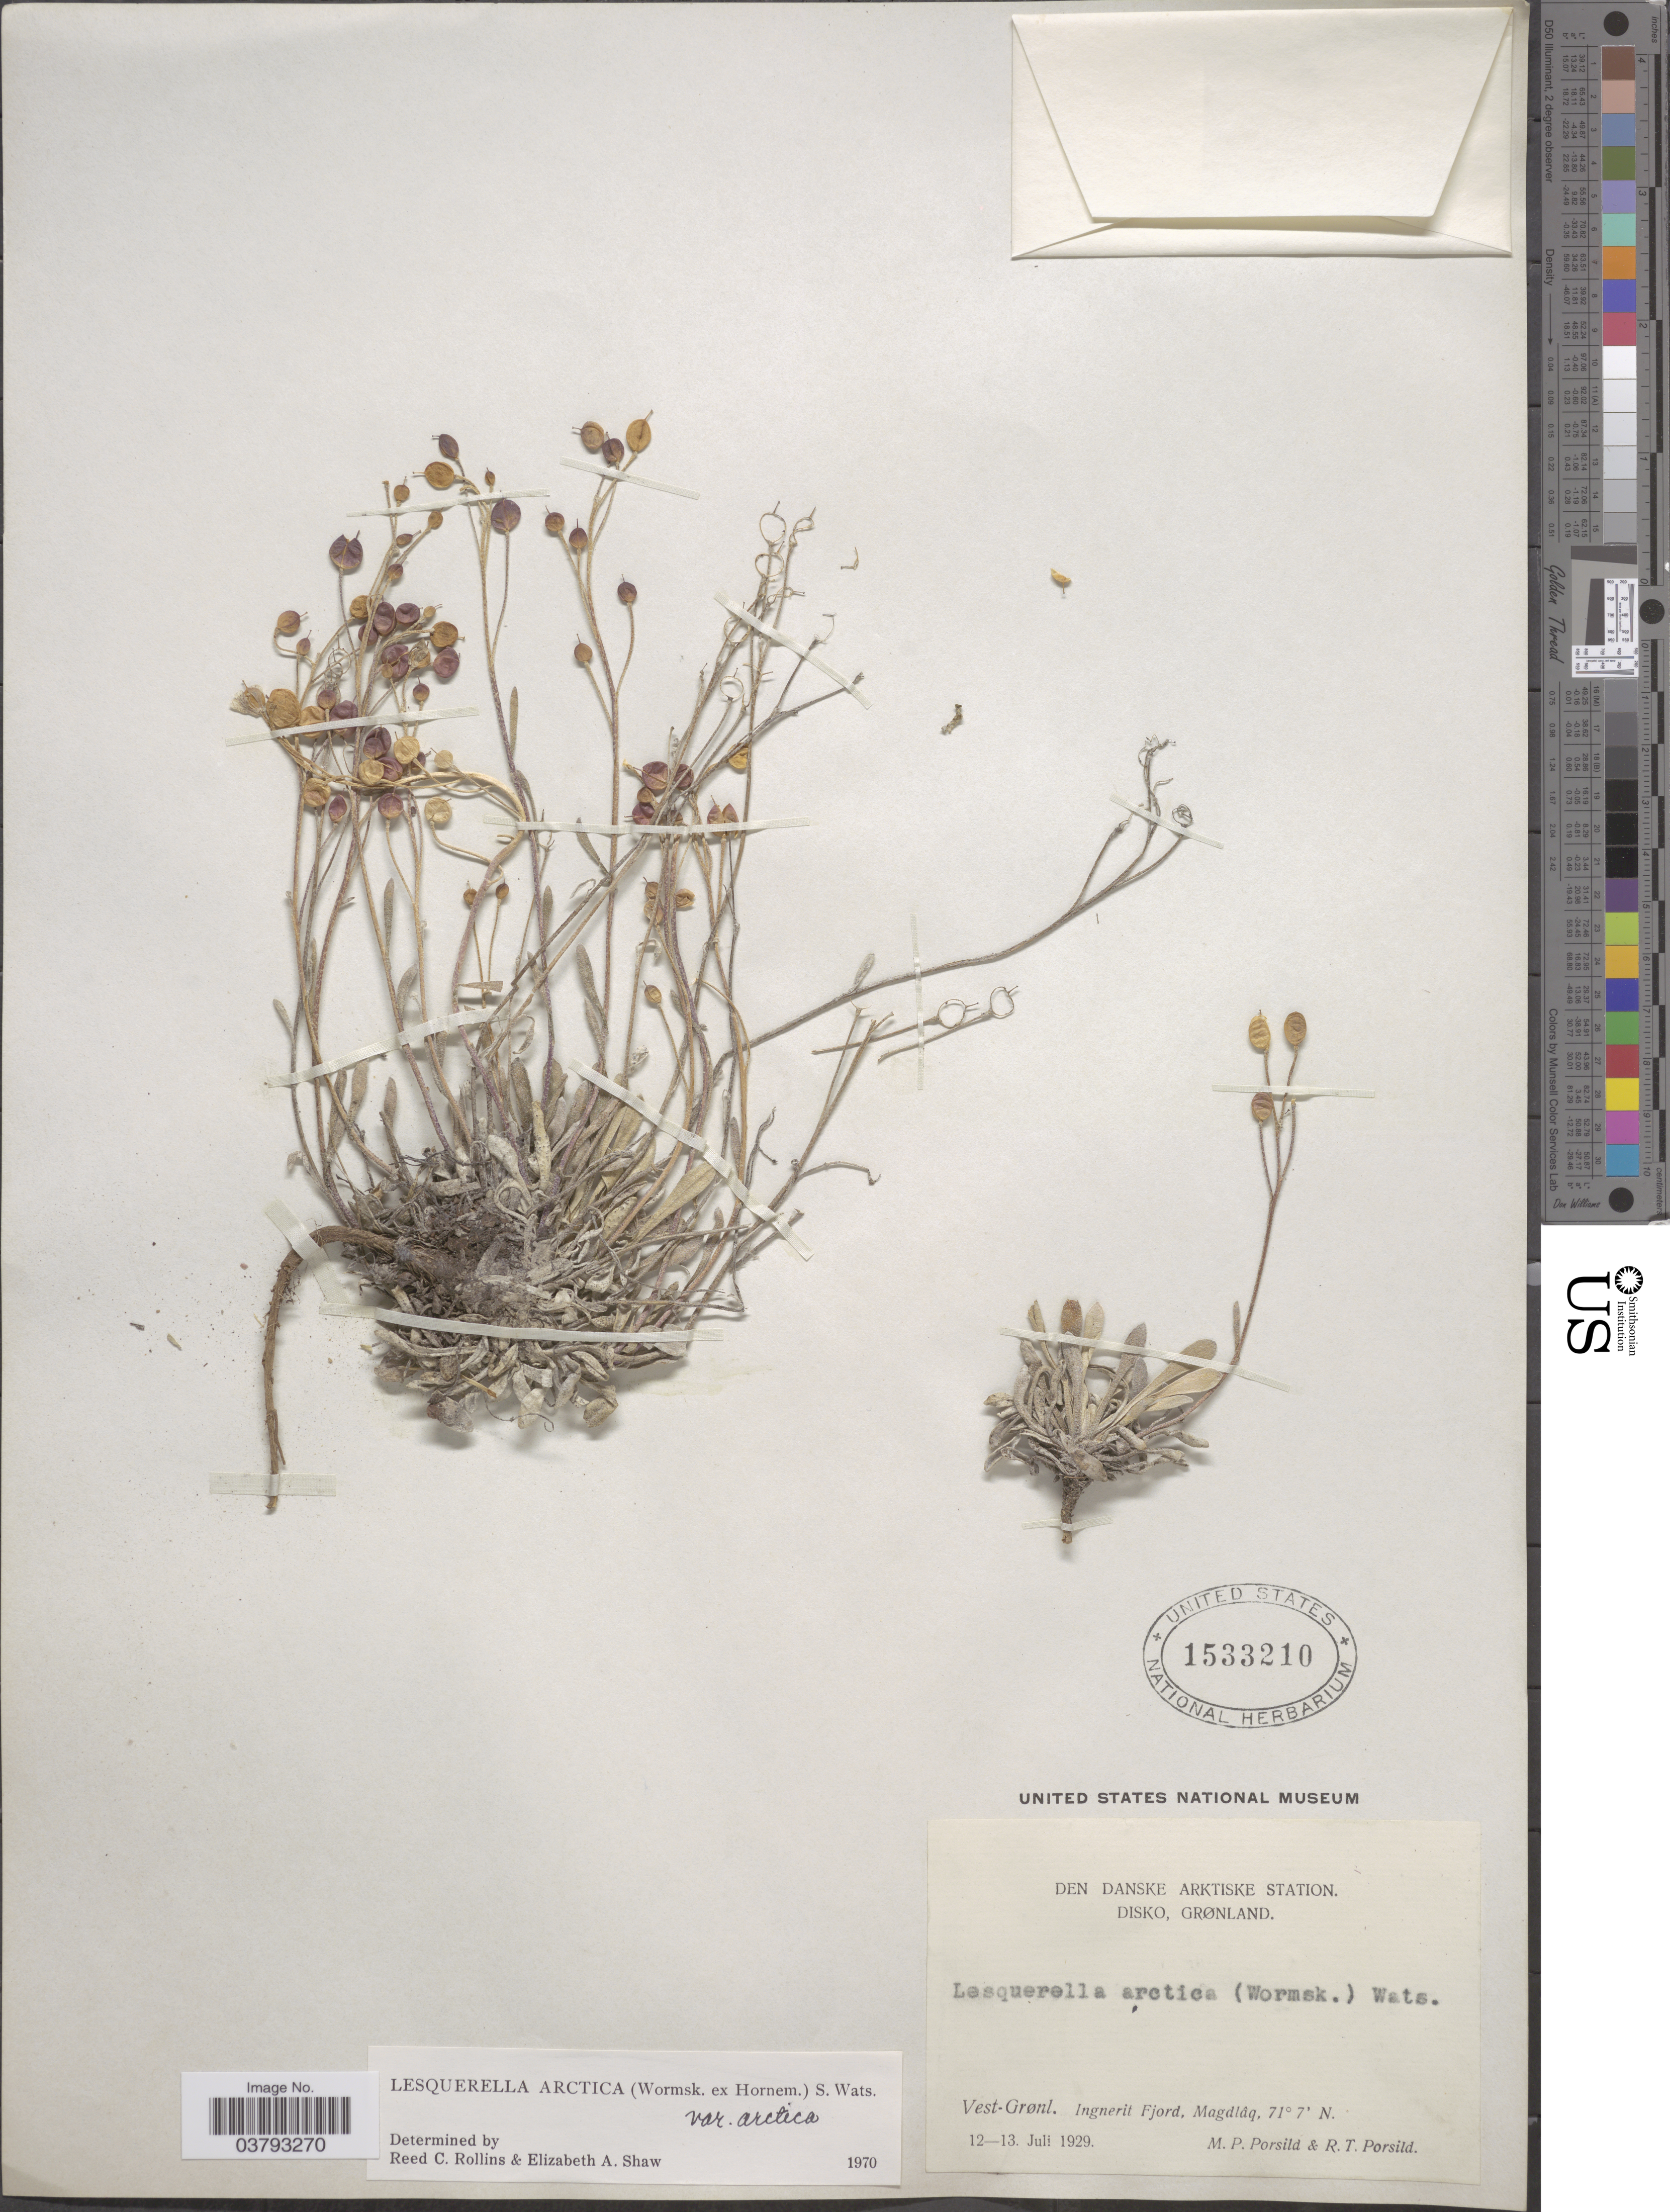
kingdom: Plantae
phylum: Tracheophyta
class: Magnoliopsida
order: Brassicales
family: Brassicaceae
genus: Lesquerella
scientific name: Lesquerella arctica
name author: (Wormsk. ex Hornem.) S. Watson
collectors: M. P. Porsild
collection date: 1929-07-12/1929-07-13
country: Greenland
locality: Den Danske Arktiske Station. Disko, Grønland. Vest-Grønl. Ingnerit Fjord.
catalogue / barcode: US 1533210